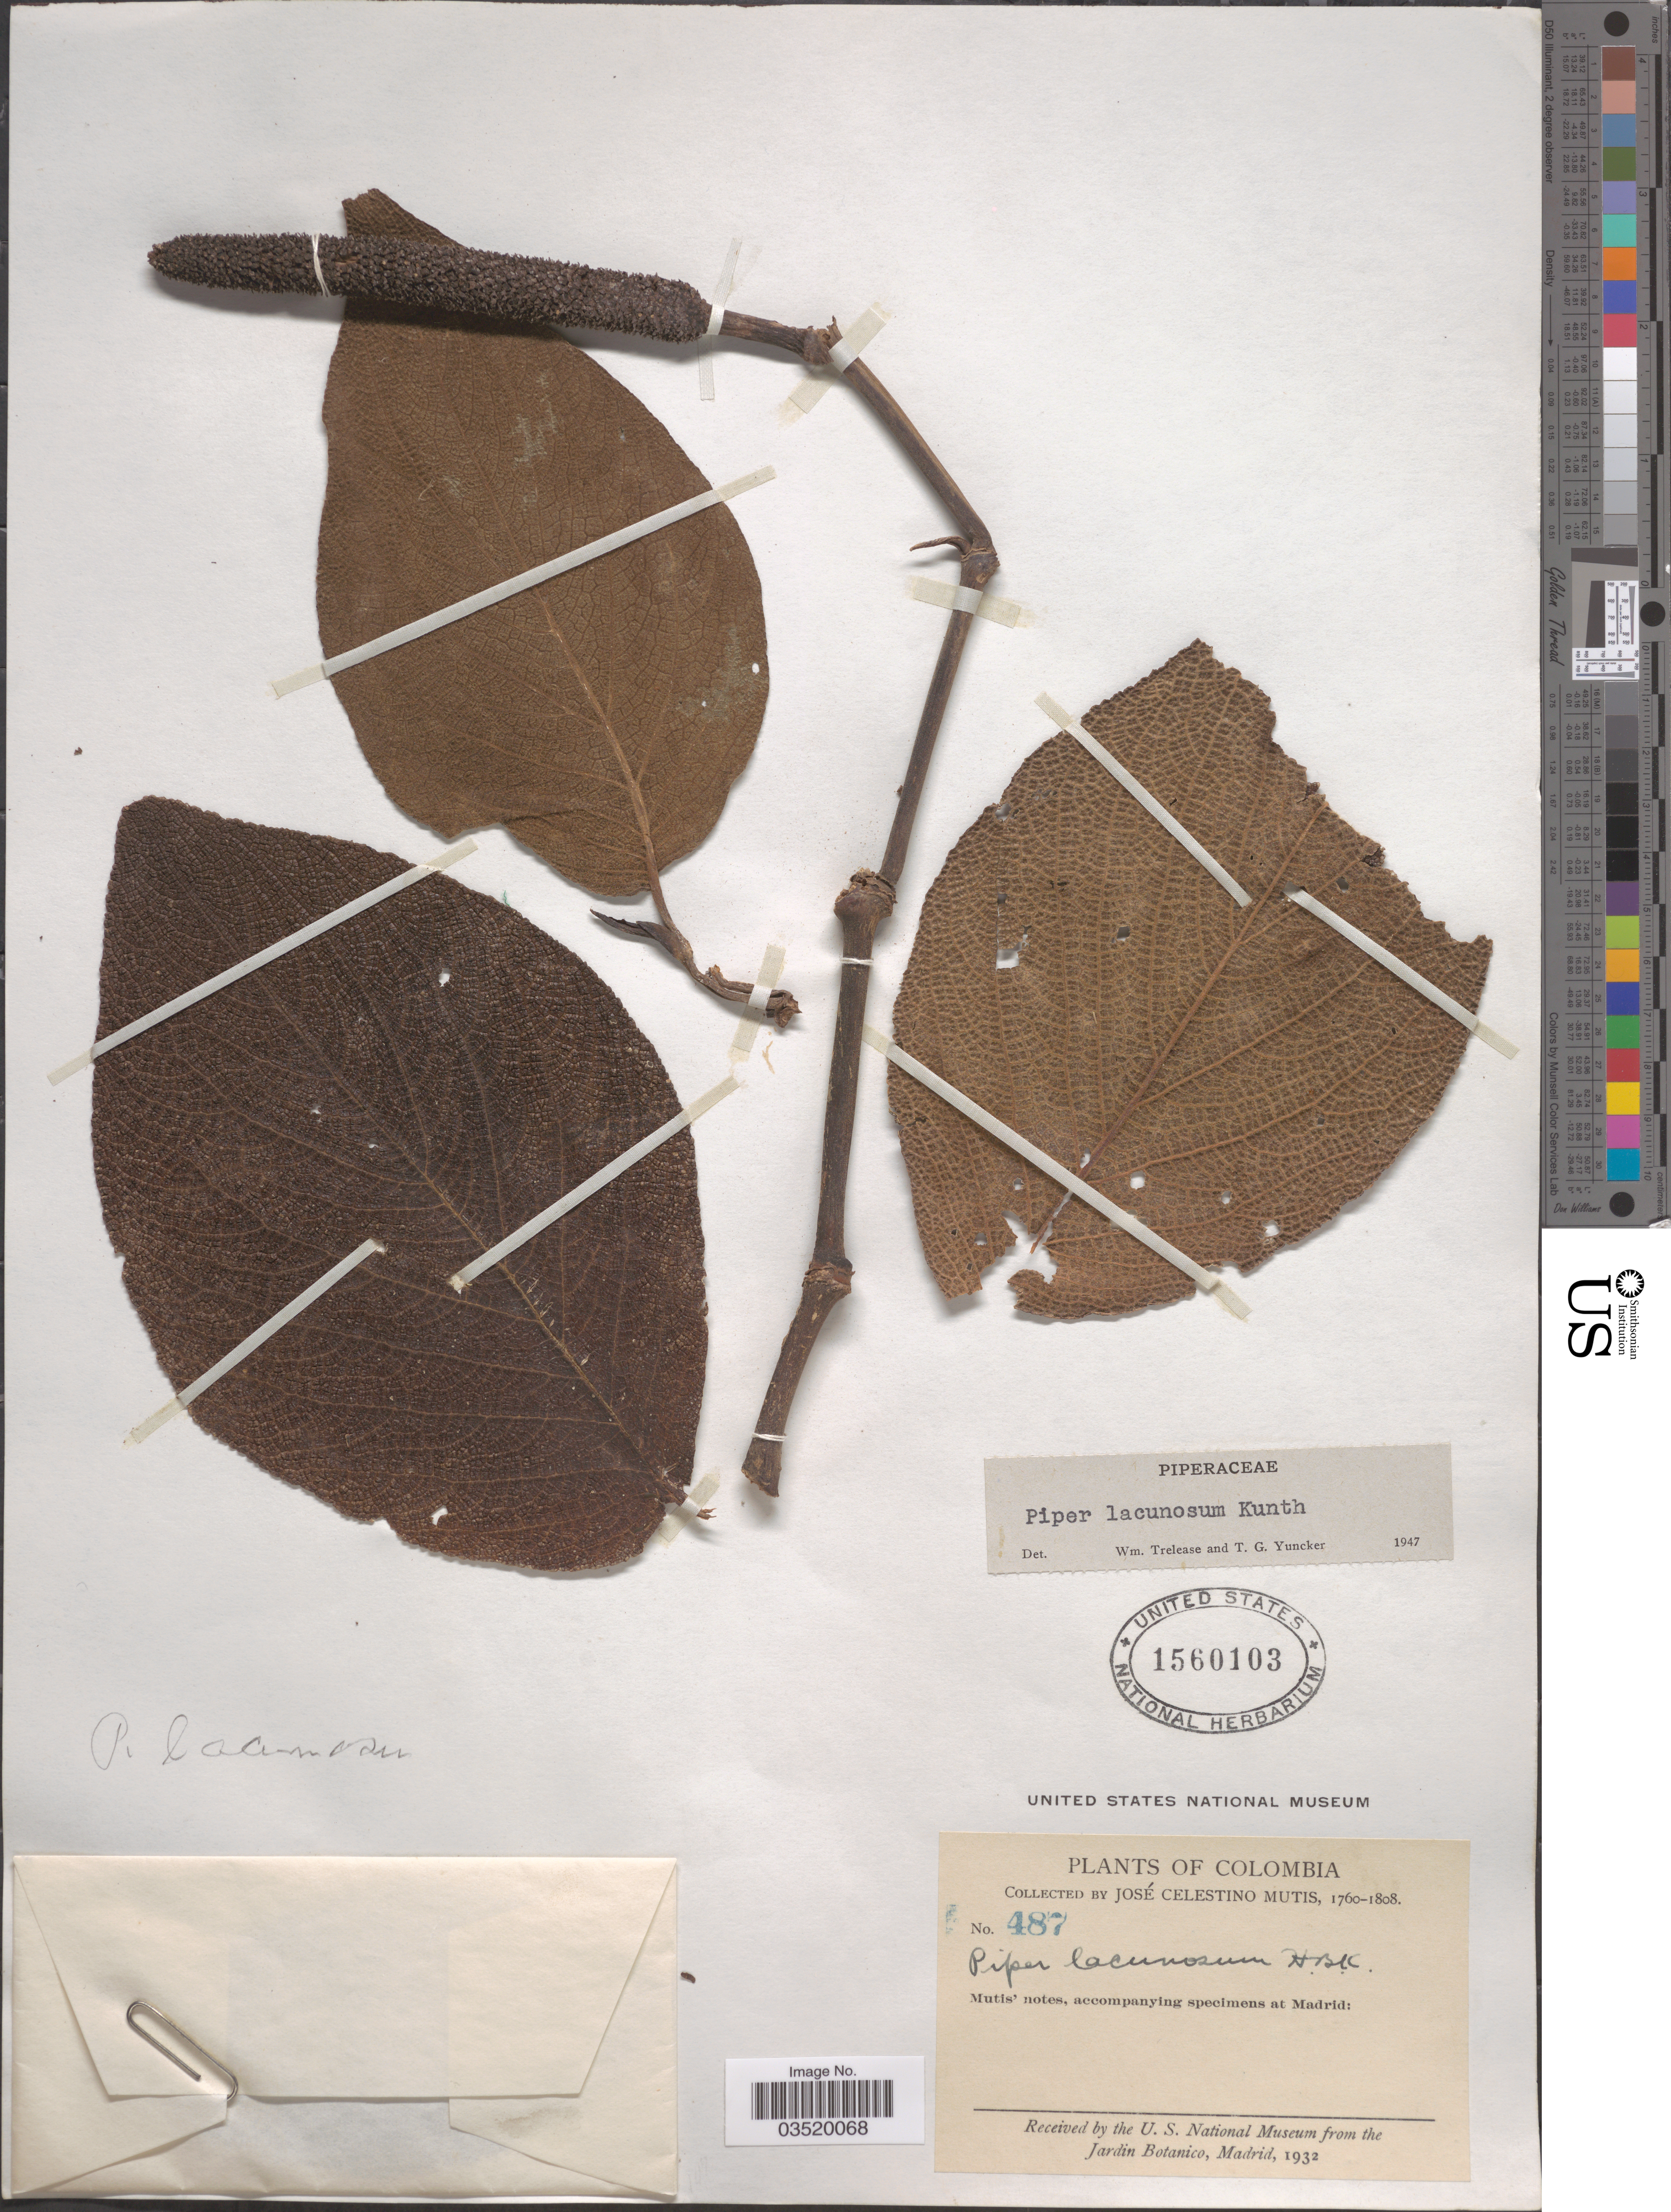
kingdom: Plantae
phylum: Tracheophyta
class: Magnoliopsida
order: Piperales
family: Piperaceae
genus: Piper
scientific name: Piper lacunosum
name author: Kunth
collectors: J. C. B. Mutis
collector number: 487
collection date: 1760/1808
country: Colombia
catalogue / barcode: US 1560103